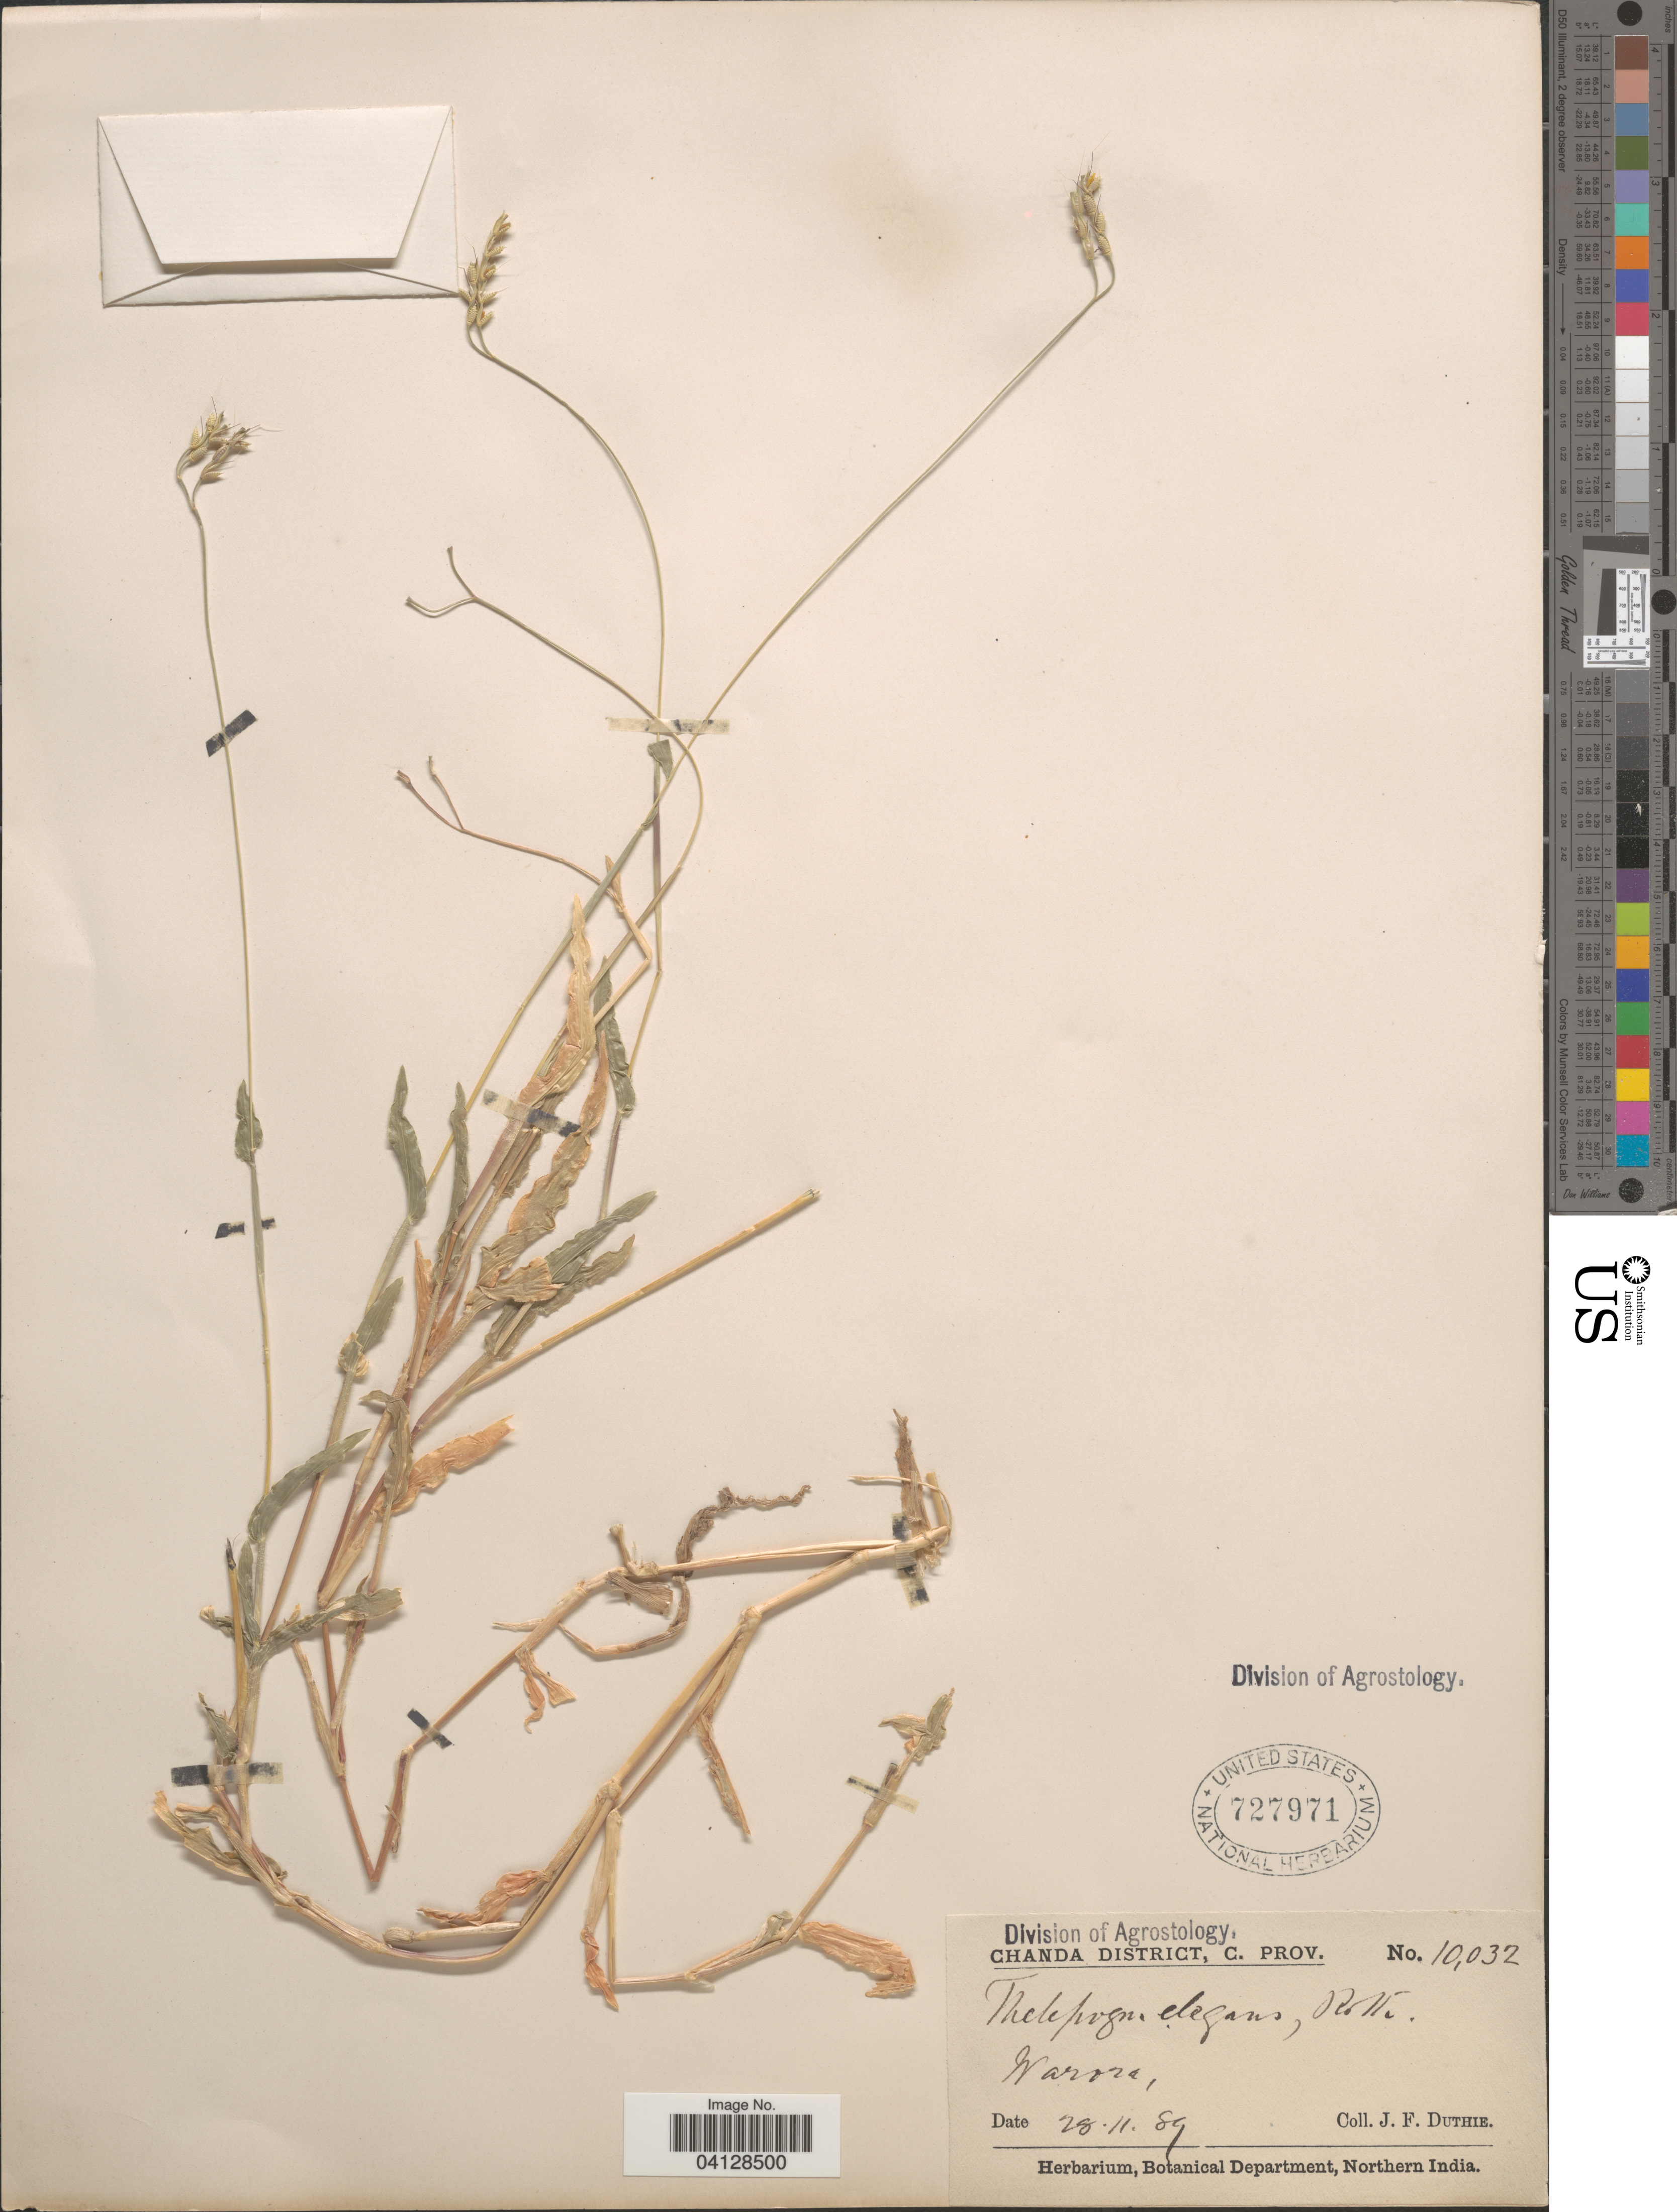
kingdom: Plantae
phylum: Tracheophyta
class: Liliopsida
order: Poales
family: Poaceae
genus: Thelepogon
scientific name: Thelepogon elegans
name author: Roth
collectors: J. F. Duthie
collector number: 10032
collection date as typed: Transcribed d/m/y: 28/11/89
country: India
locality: Chanda District, C. Prov. Warora.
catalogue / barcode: US 727971